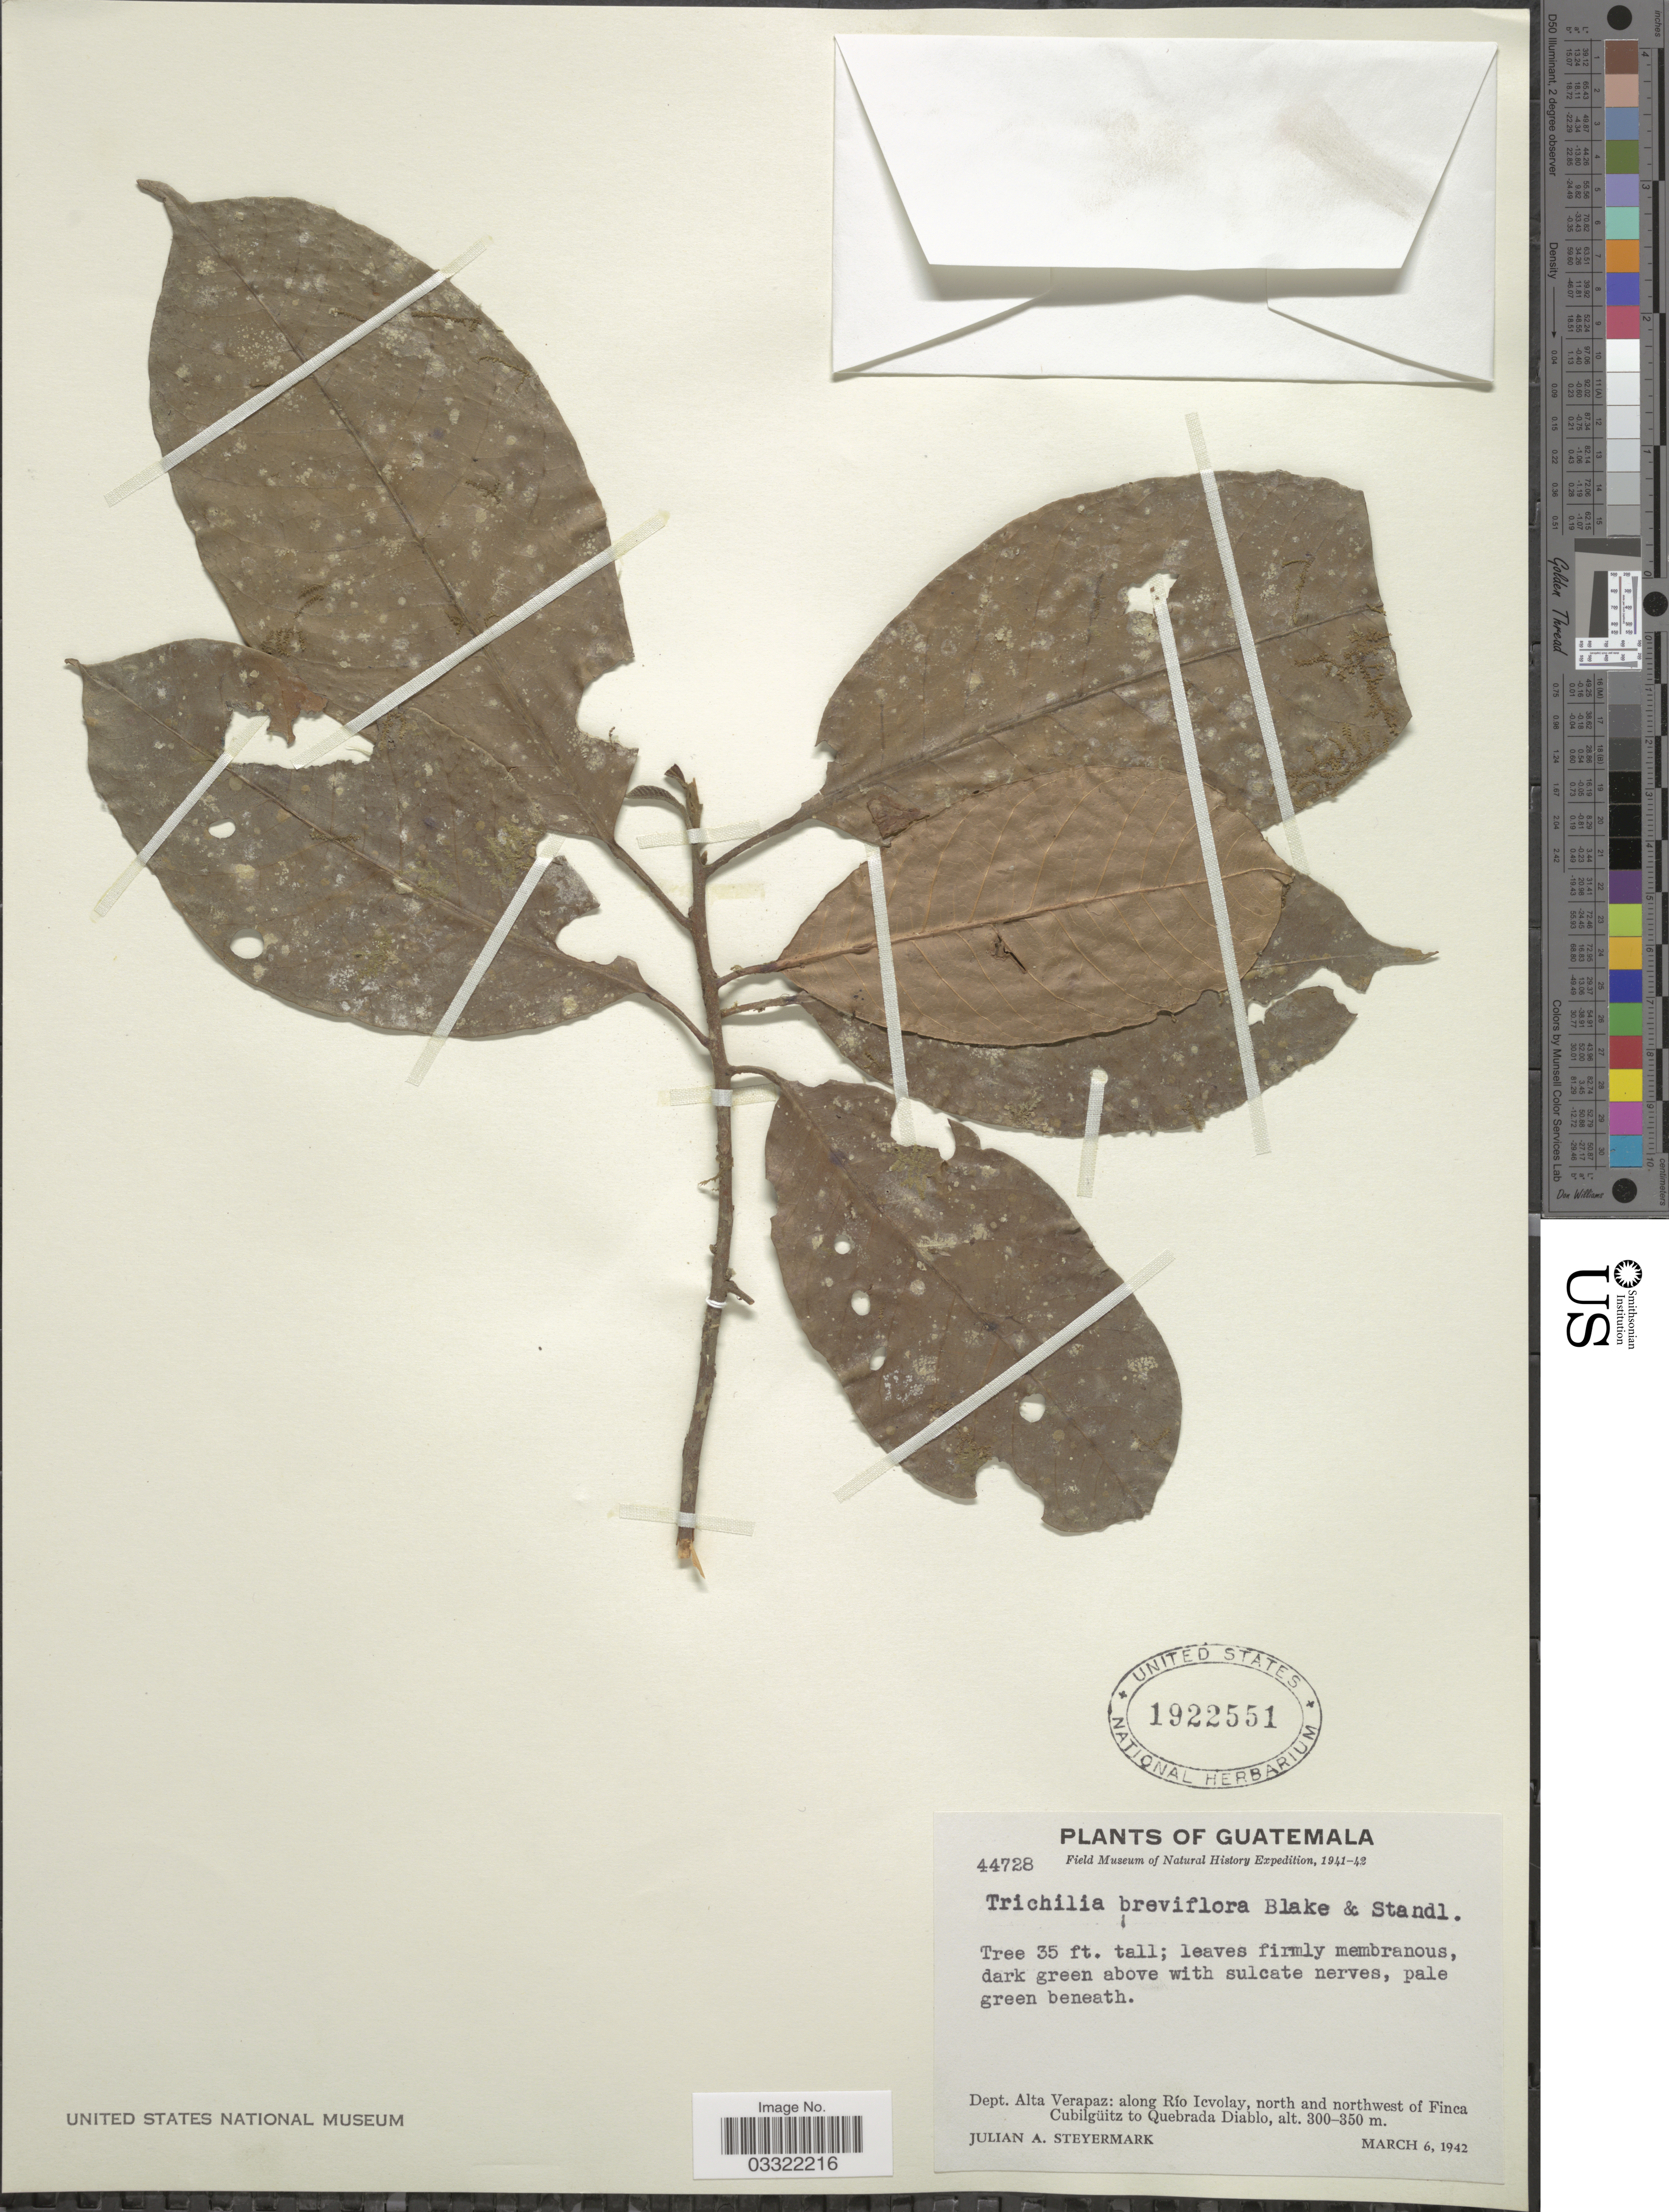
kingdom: Plantae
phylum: Tracheophyta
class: Magnoliopsida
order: Sapindales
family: Meliaceae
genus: Trichilia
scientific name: Trichilia breviflora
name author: S.F. Blake & Standl.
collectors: J. Steyermark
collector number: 44728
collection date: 1942-03-06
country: Guatemala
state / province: Alta Verapaz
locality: Dept. Alta Verapaz: along Río Icvolay, north and northwest of Finca Cubilgüitz to Quebrada Diablo.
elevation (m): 300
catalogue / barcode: US 1922551